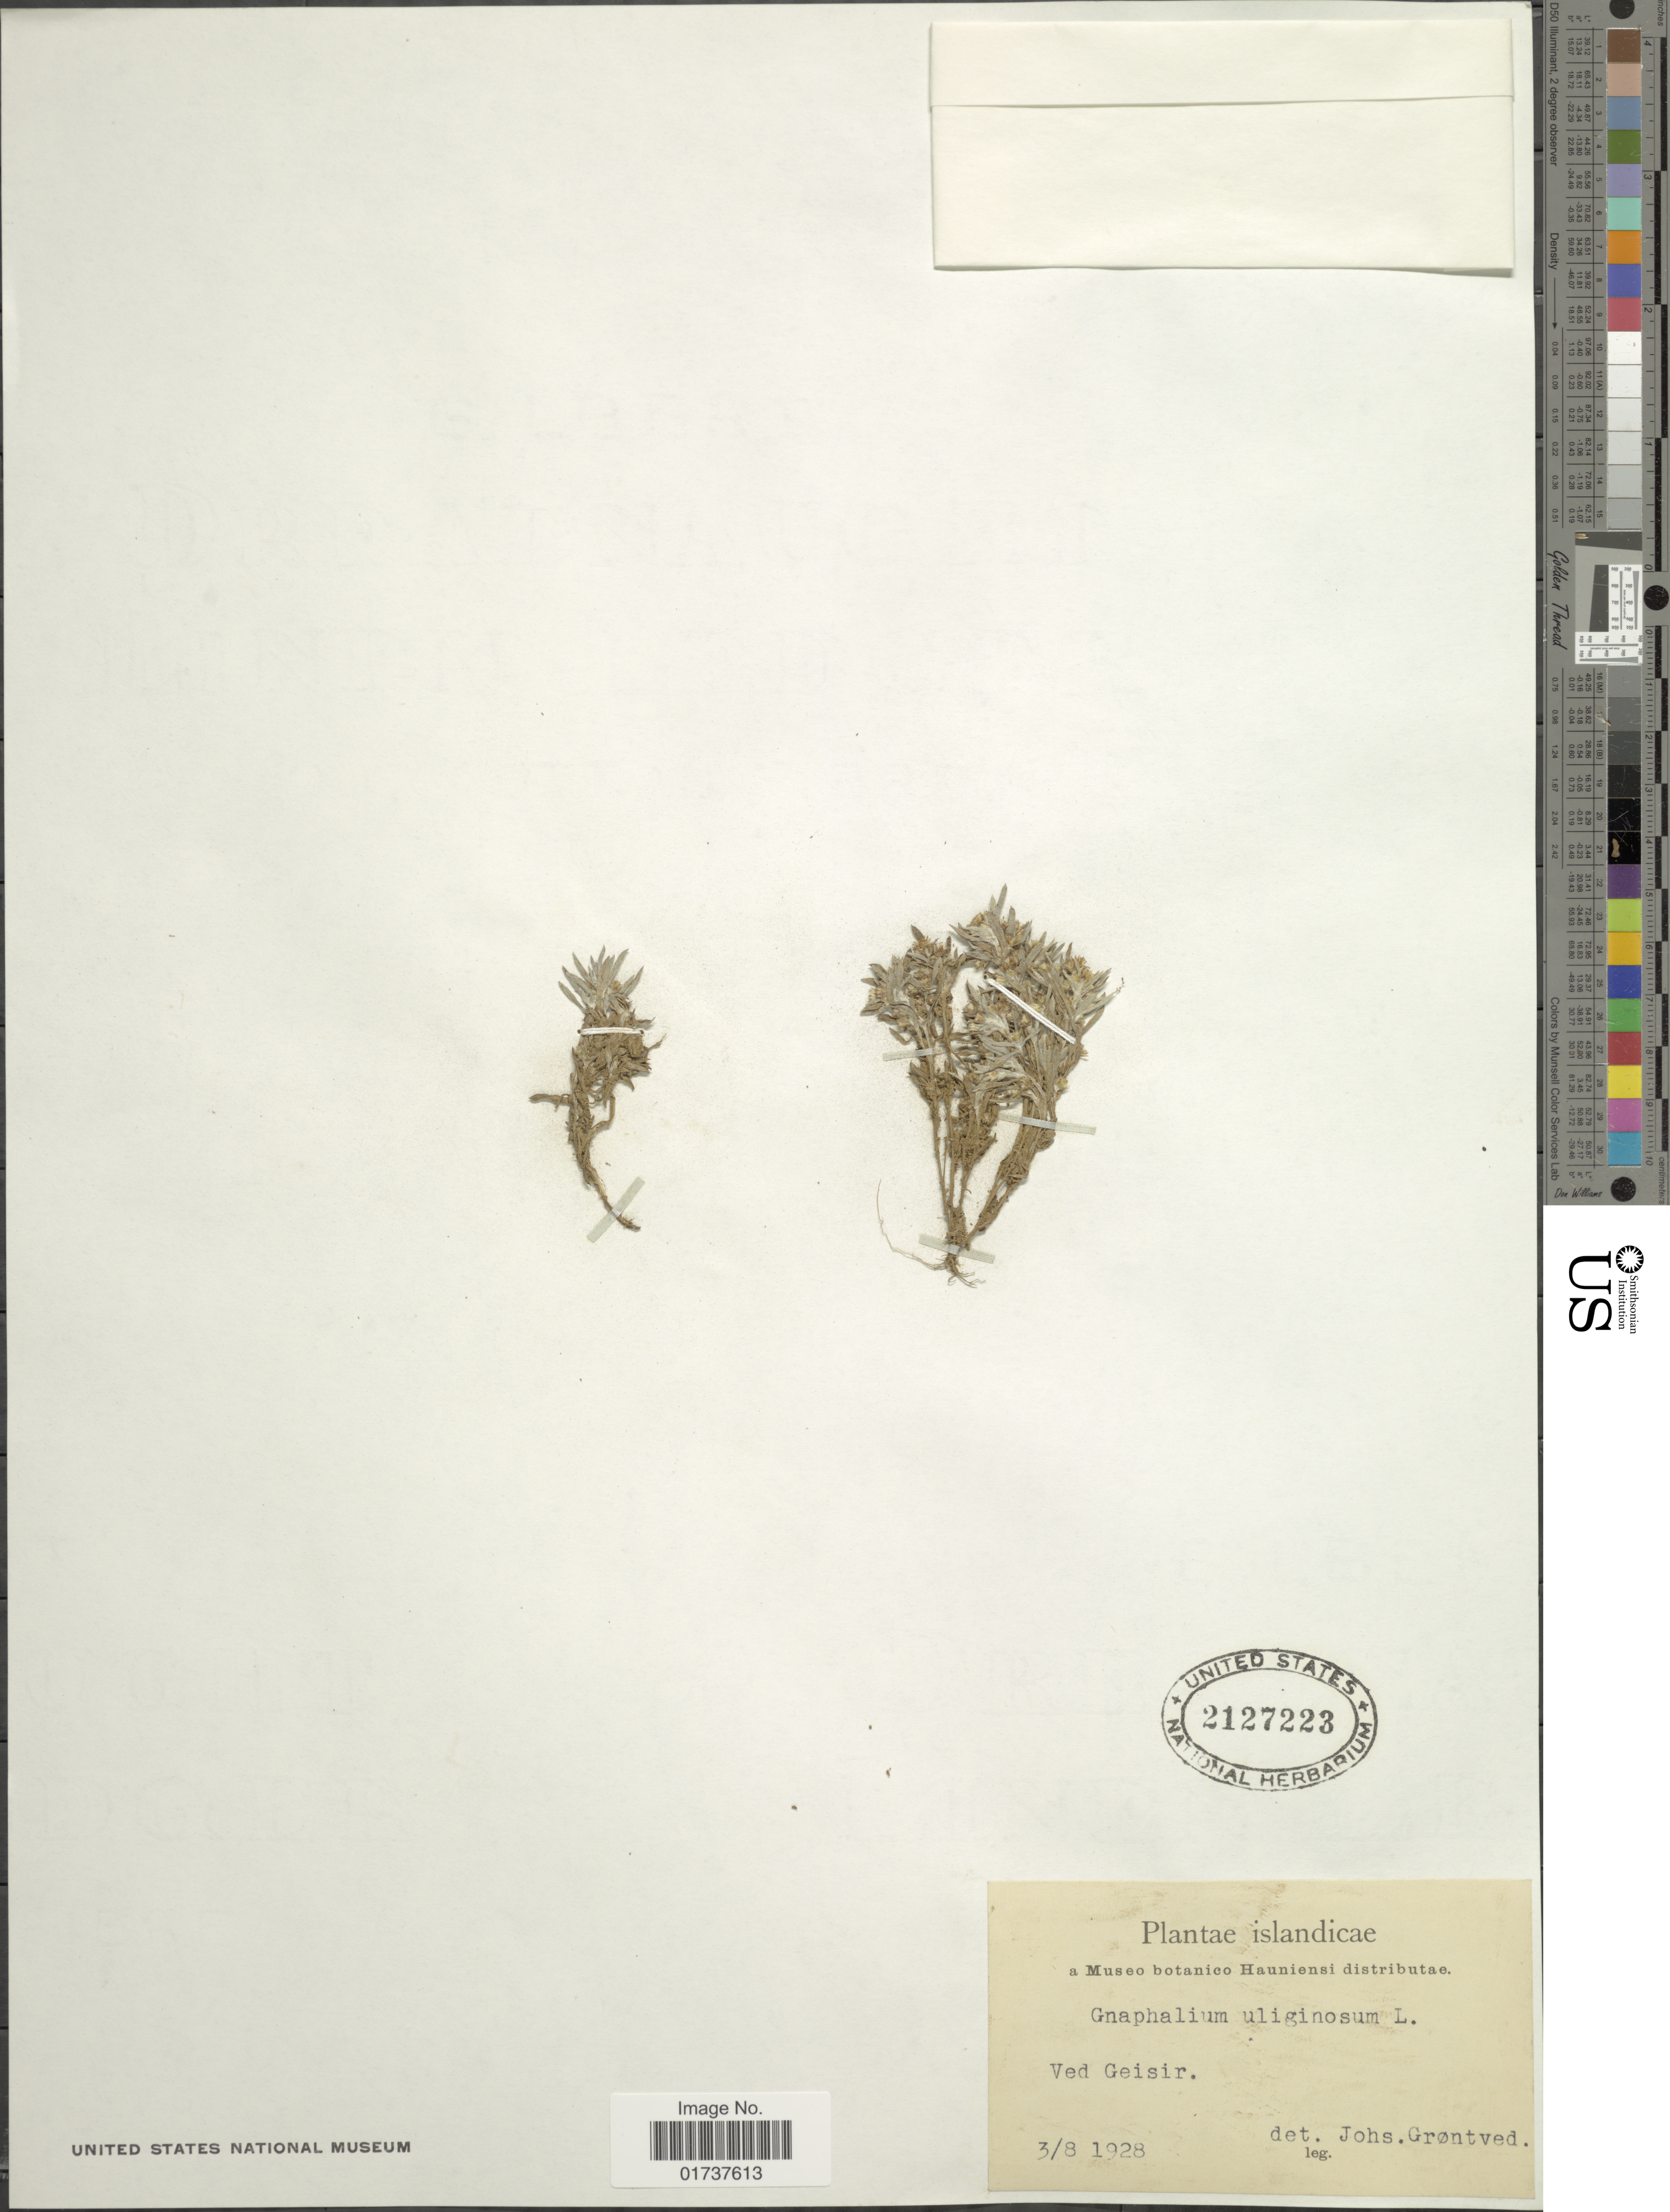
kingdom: Plantae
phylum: Tracheophyta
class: Magnoliopsida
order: Asterales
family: Asteraceae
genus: Gnaphalium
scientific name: Gnaphalium uliginosum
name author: L.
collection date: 1928-08-03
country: Iceland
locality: Ved Geisir.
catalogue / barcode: US 2127223